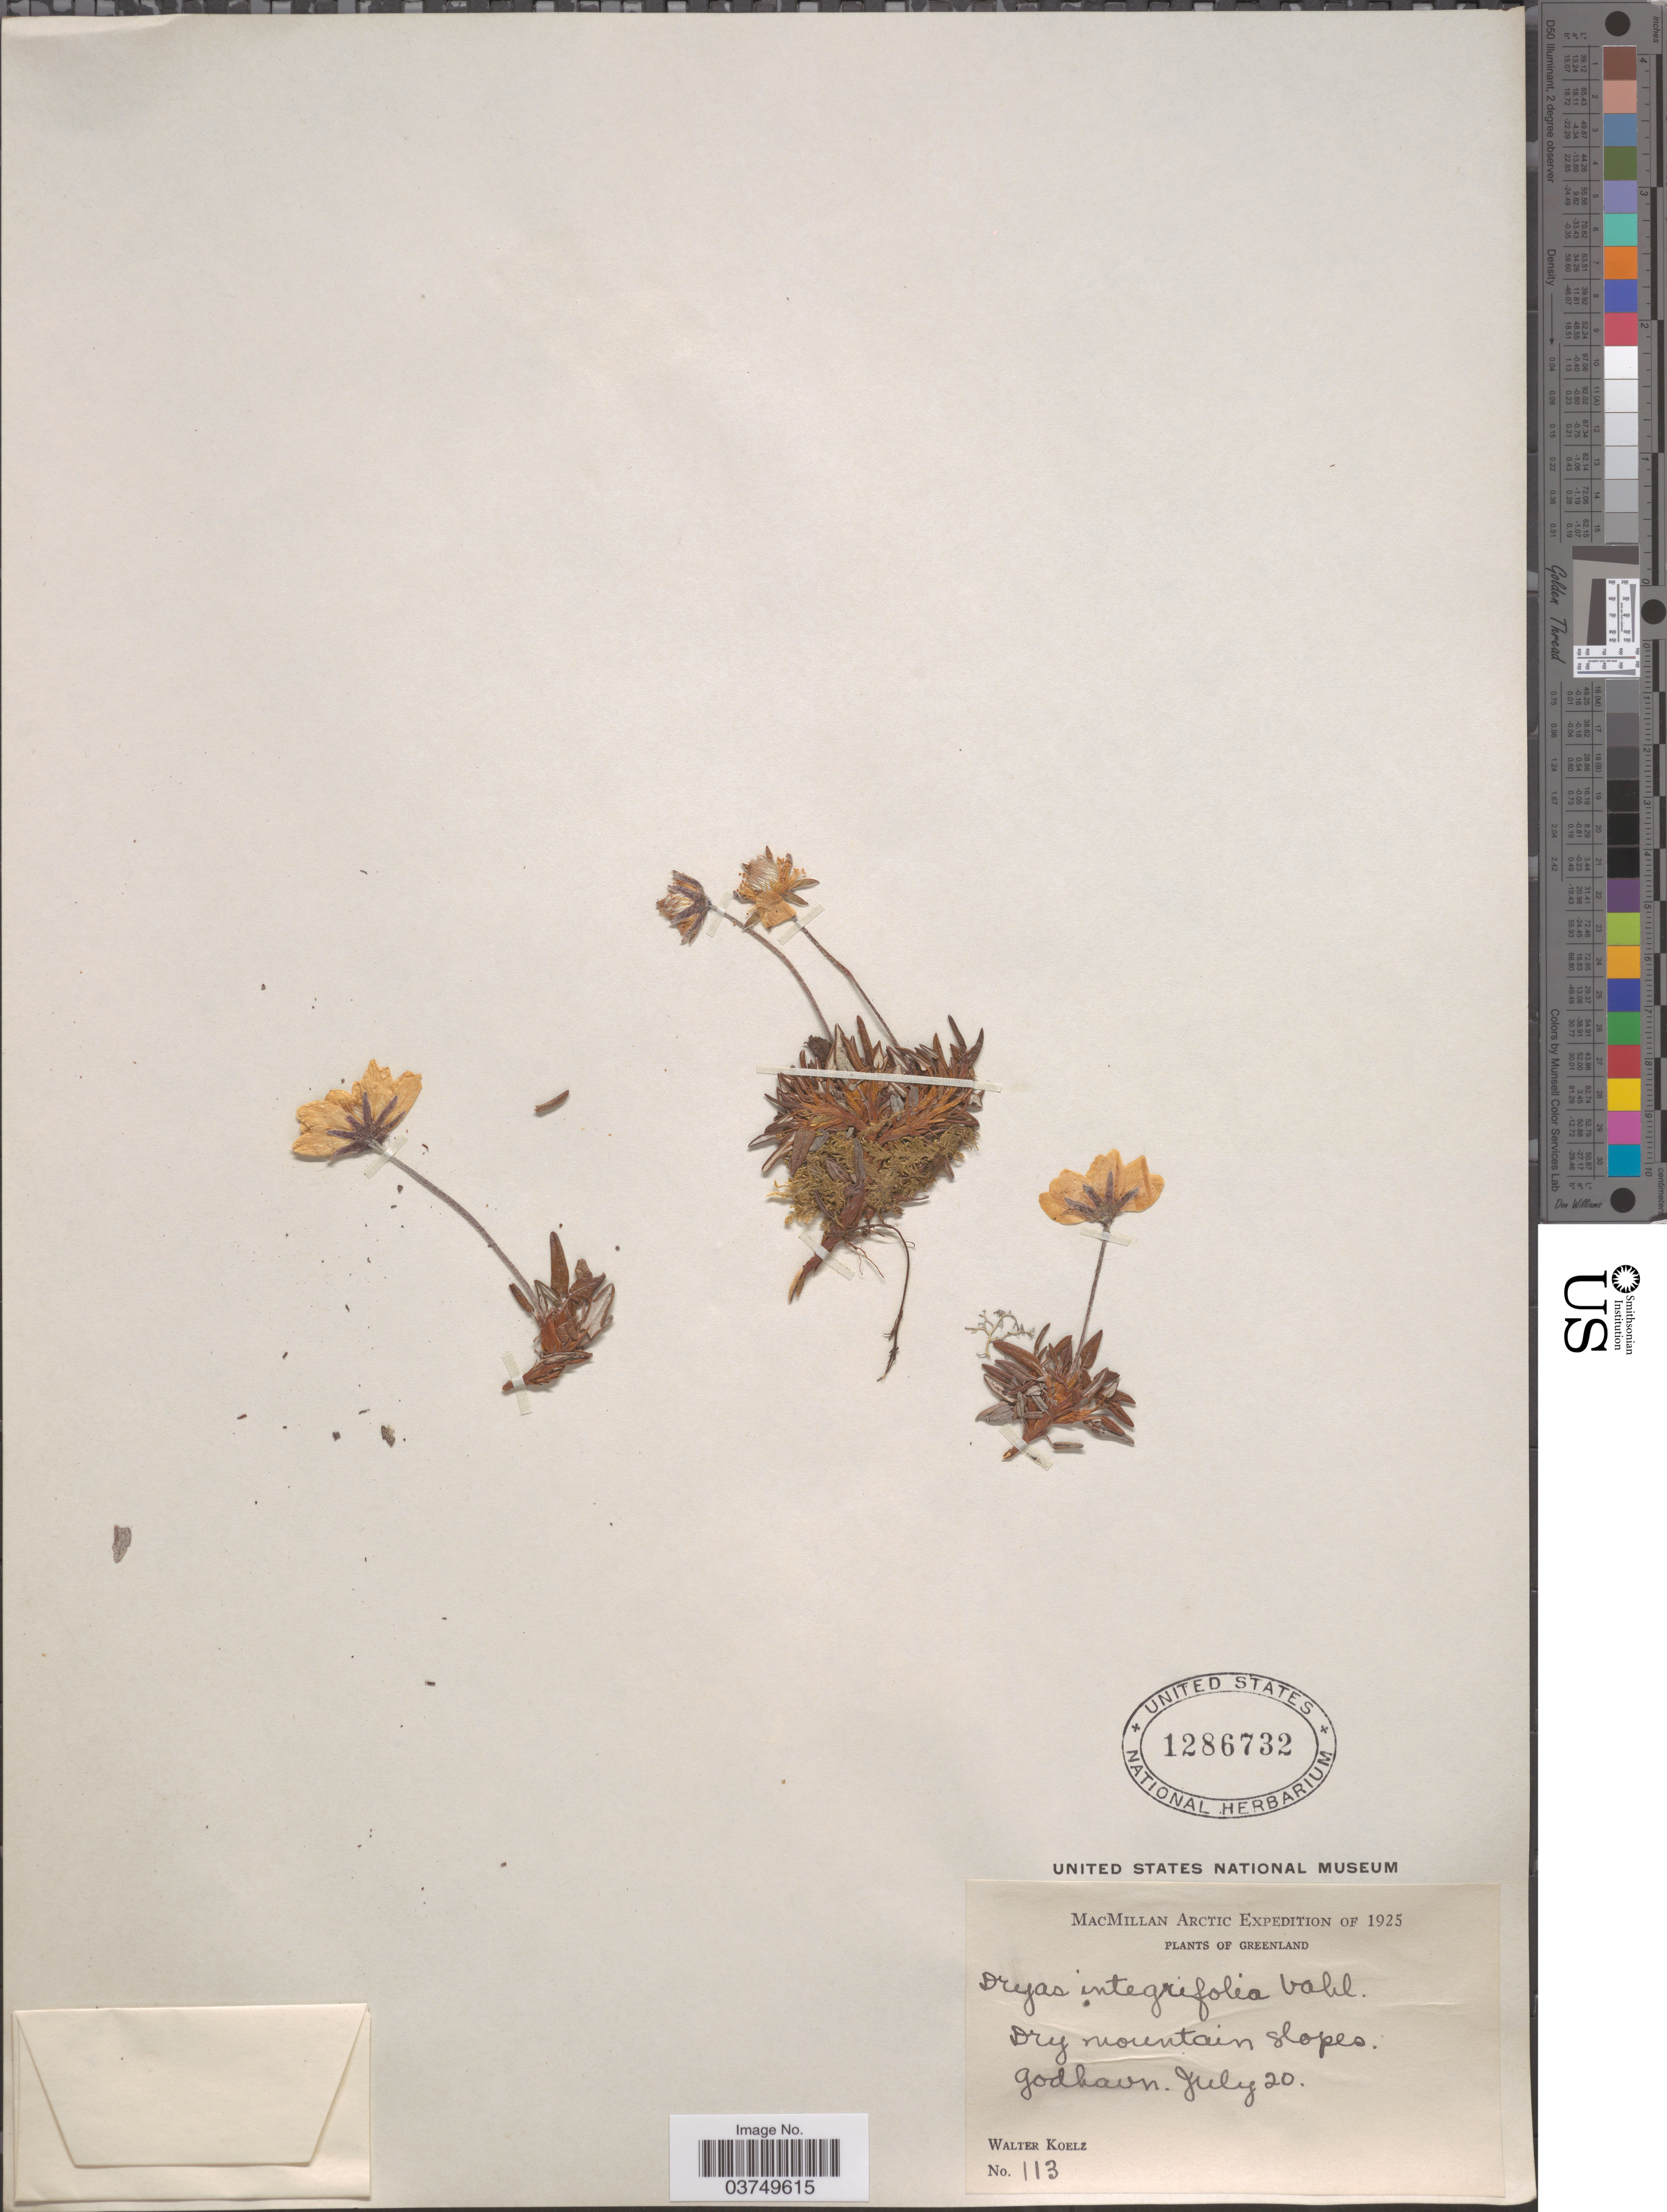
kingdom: Plantae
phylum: Tracheophyta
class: Magnoliopsida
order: Rosales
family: Rosaceae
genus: Dryas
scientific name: Dryas integrifolia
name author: Vahl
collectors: W. Koelz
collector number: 113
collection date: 1925-07-20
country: Greenland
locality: Dry mountain slopes. Godhavn.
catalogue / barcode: US 1286732